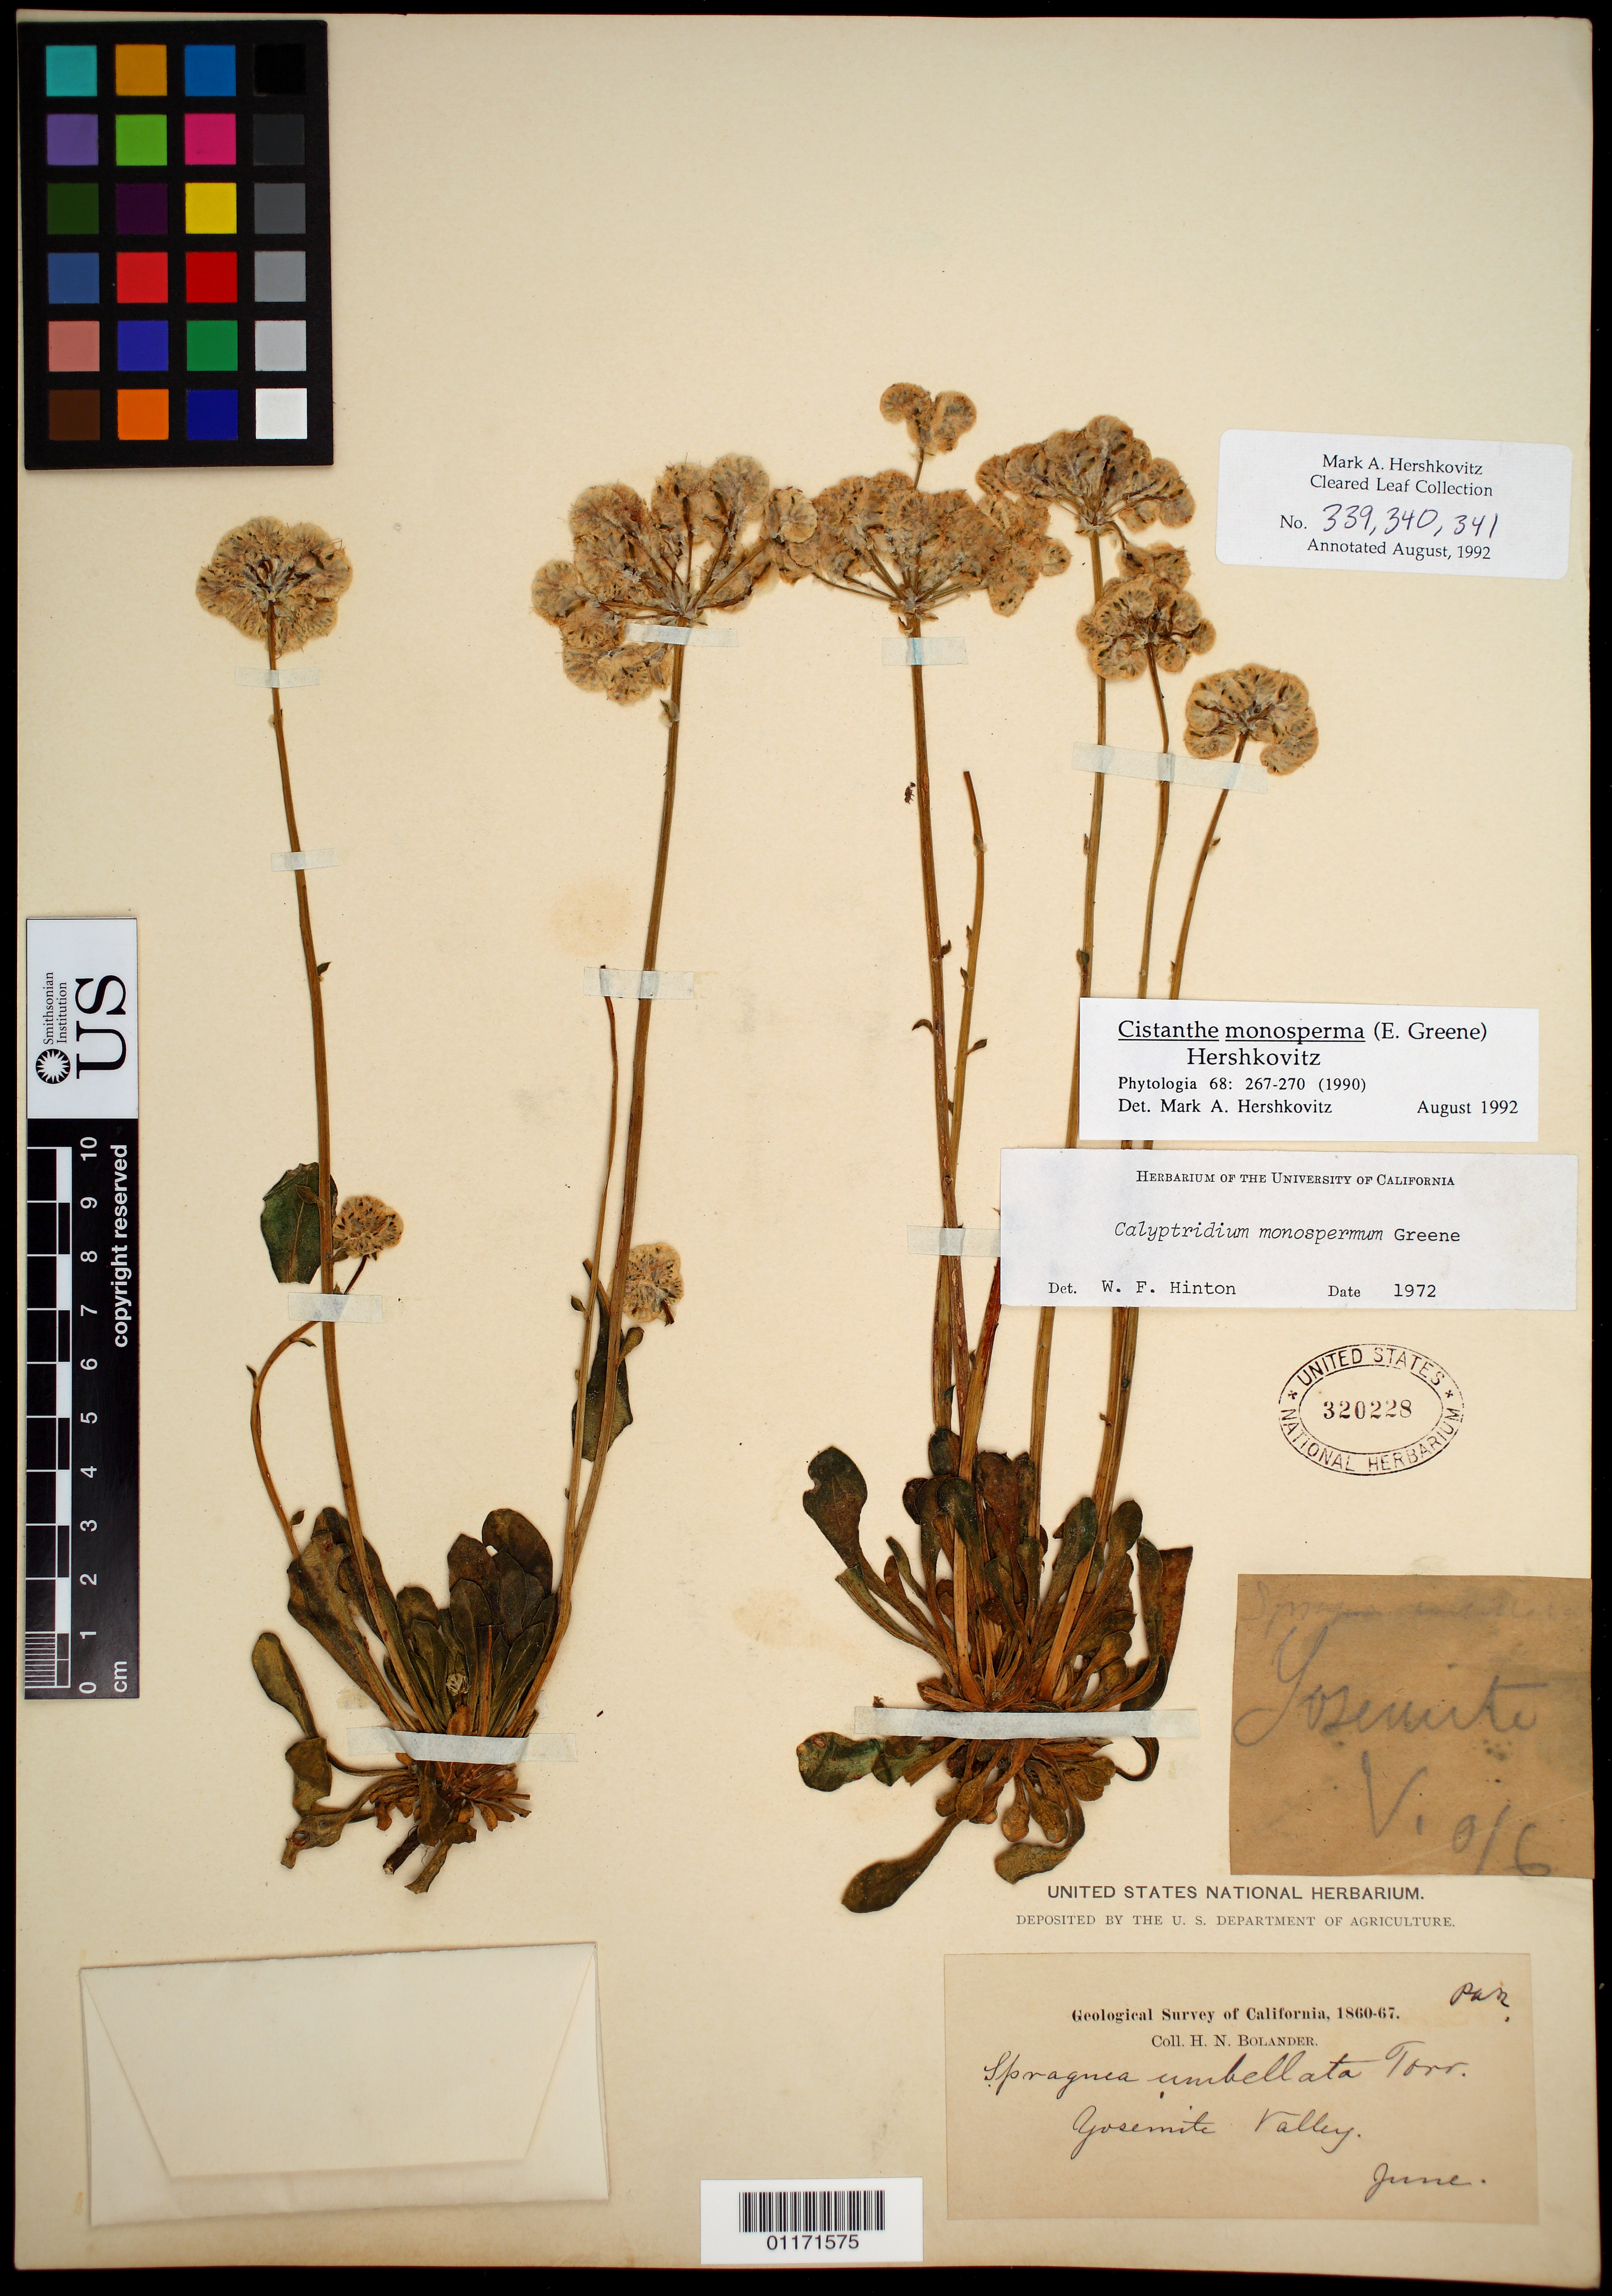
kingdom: Plantae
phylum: Tracheophyta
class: Magnoliopsida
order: Caryophyllales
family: Montiaceae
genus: Cistanthe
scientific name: Cistanthe monosperma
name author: (Greene) Hershk.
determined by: Hershkovitz, M. A.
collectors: H. Bolander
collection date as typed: Jun 1860 to -- Jun 1867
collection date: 1860-06/1867-06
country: United States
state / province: California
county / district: Mariposa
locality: Yosemite Valley.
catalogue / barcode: US 320228